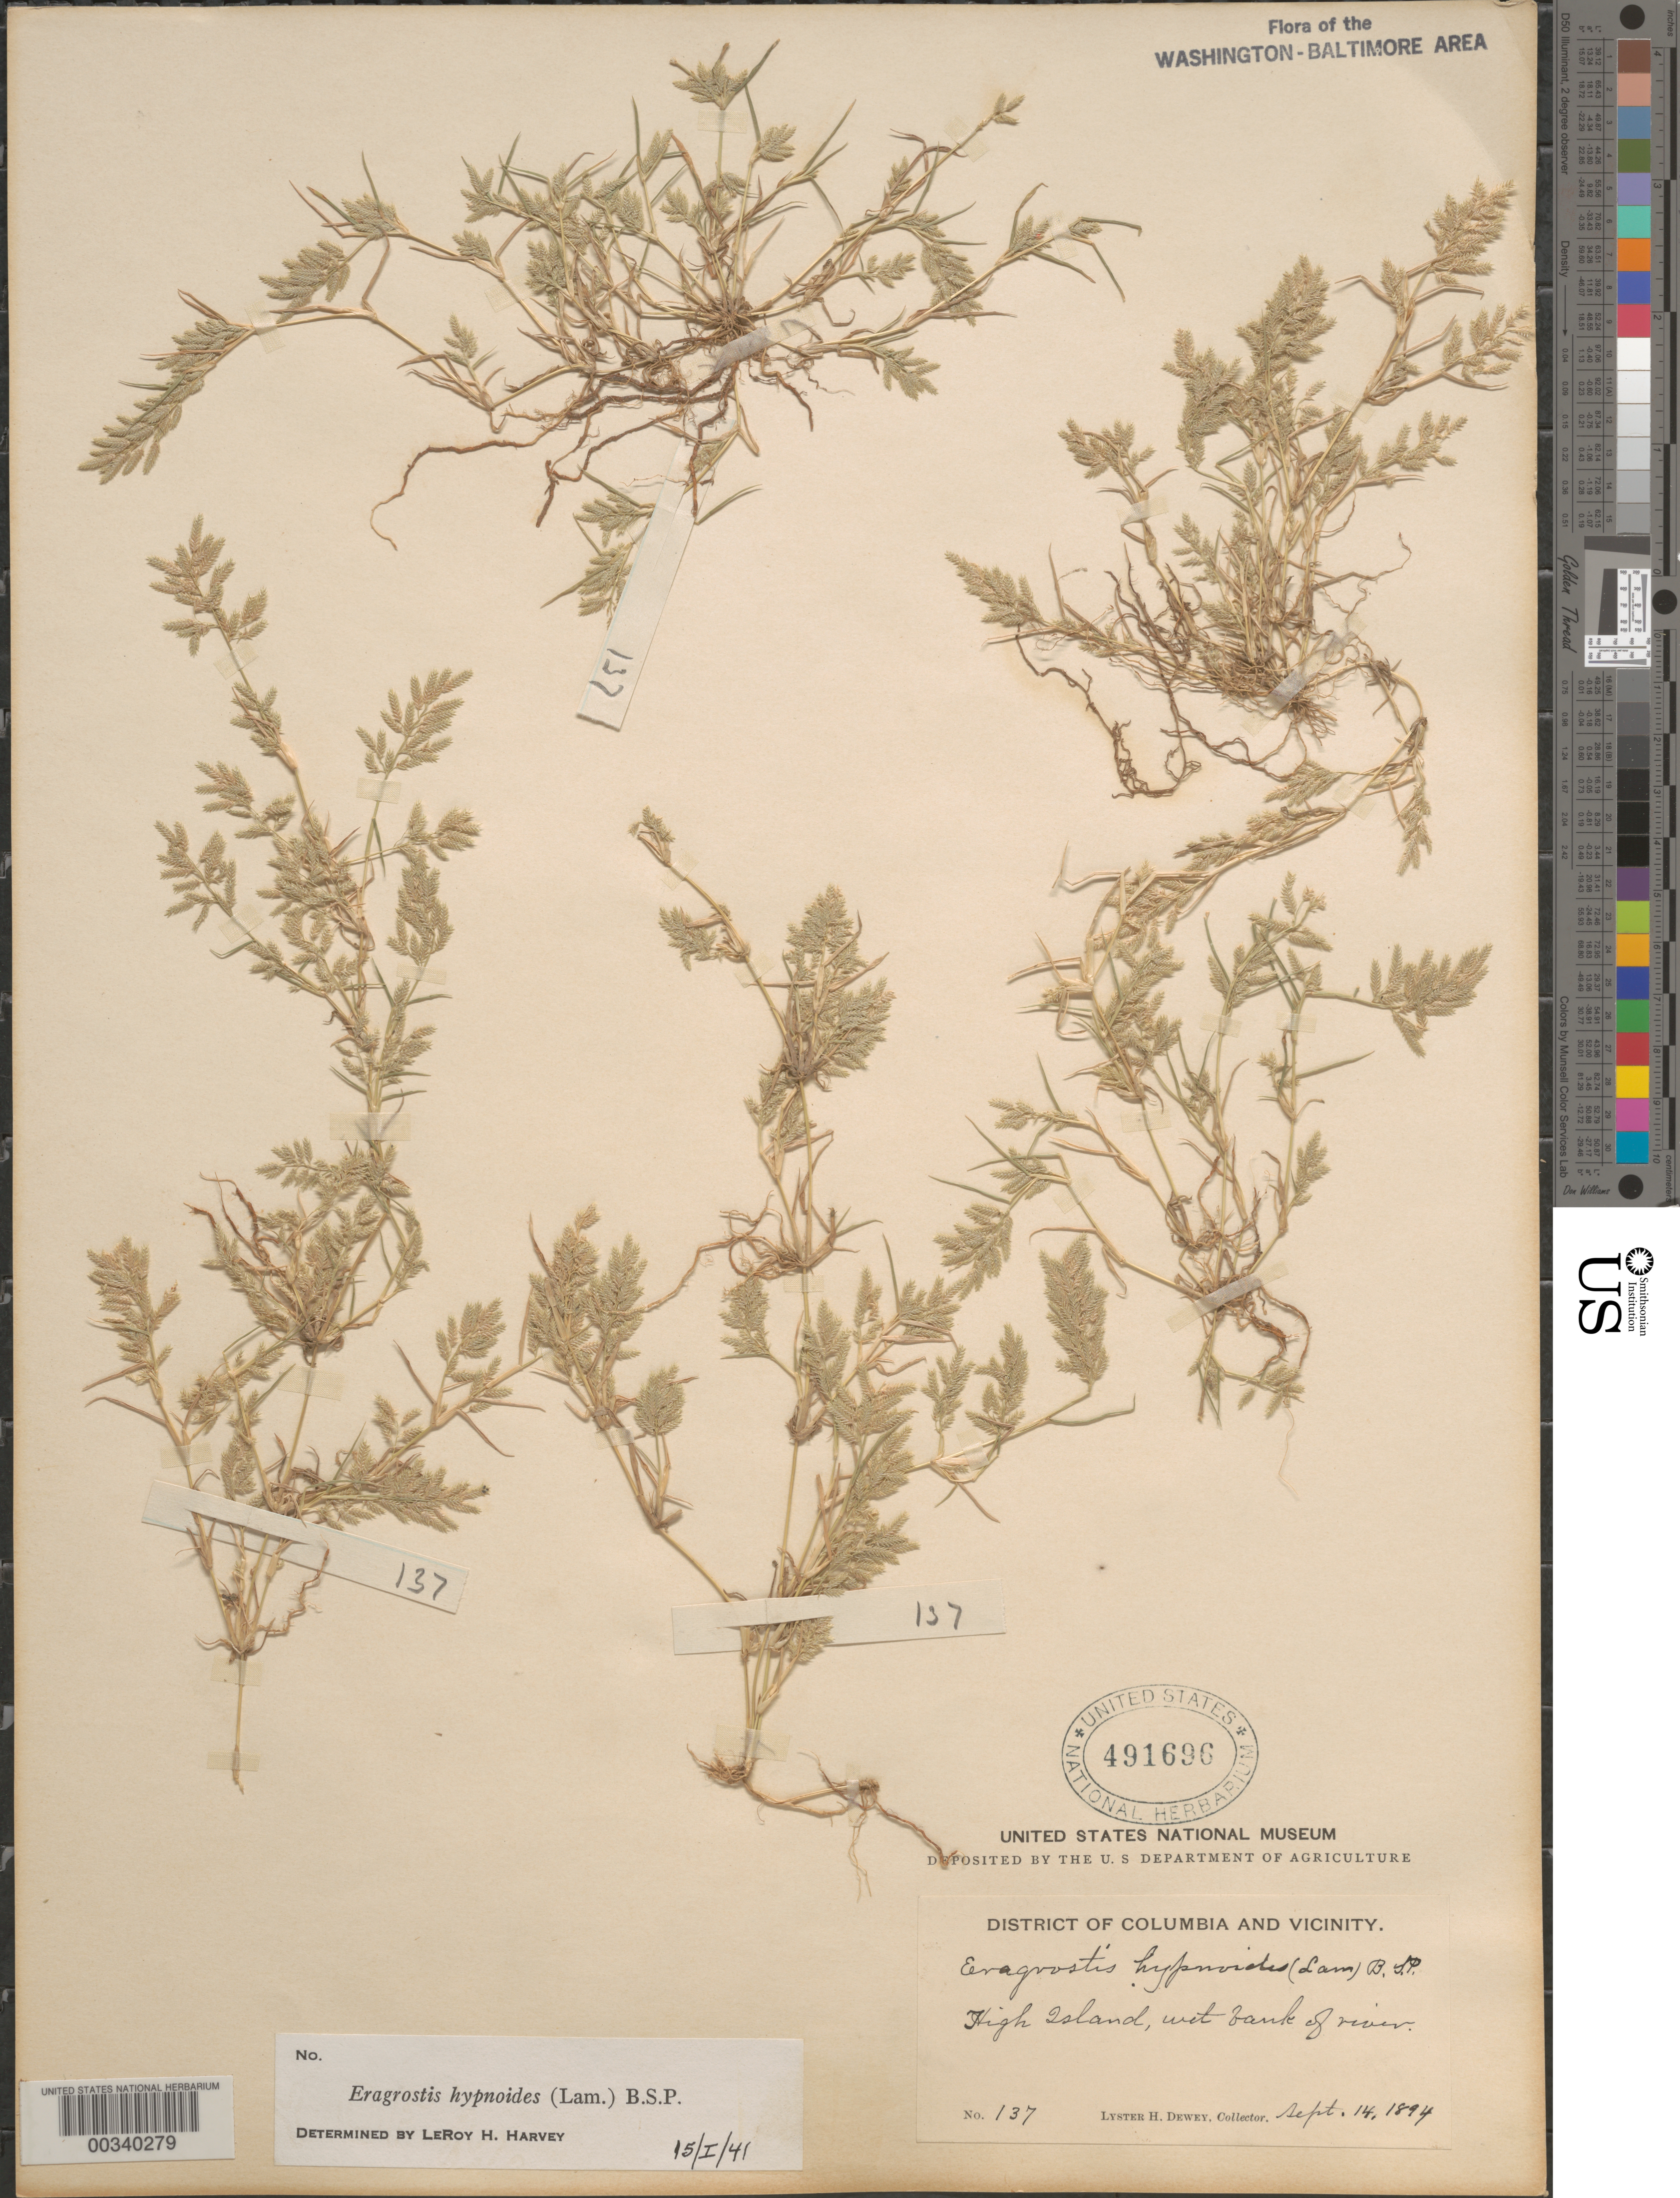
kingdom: Plantae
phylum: Tracheophyta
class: Liliopsida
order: Poales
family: Poaceae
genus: Eragrostis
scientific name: Eragrostis hypnoides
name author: (Lam.) Britton, Stearns & Poggenb.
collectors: L. H. Dewey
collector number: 137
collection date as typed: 14 Sep 1894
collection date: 1894-09-14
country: United States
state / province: Maryland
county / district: Montgomery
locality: High Island C. & O. Canal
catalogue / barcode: US 491696